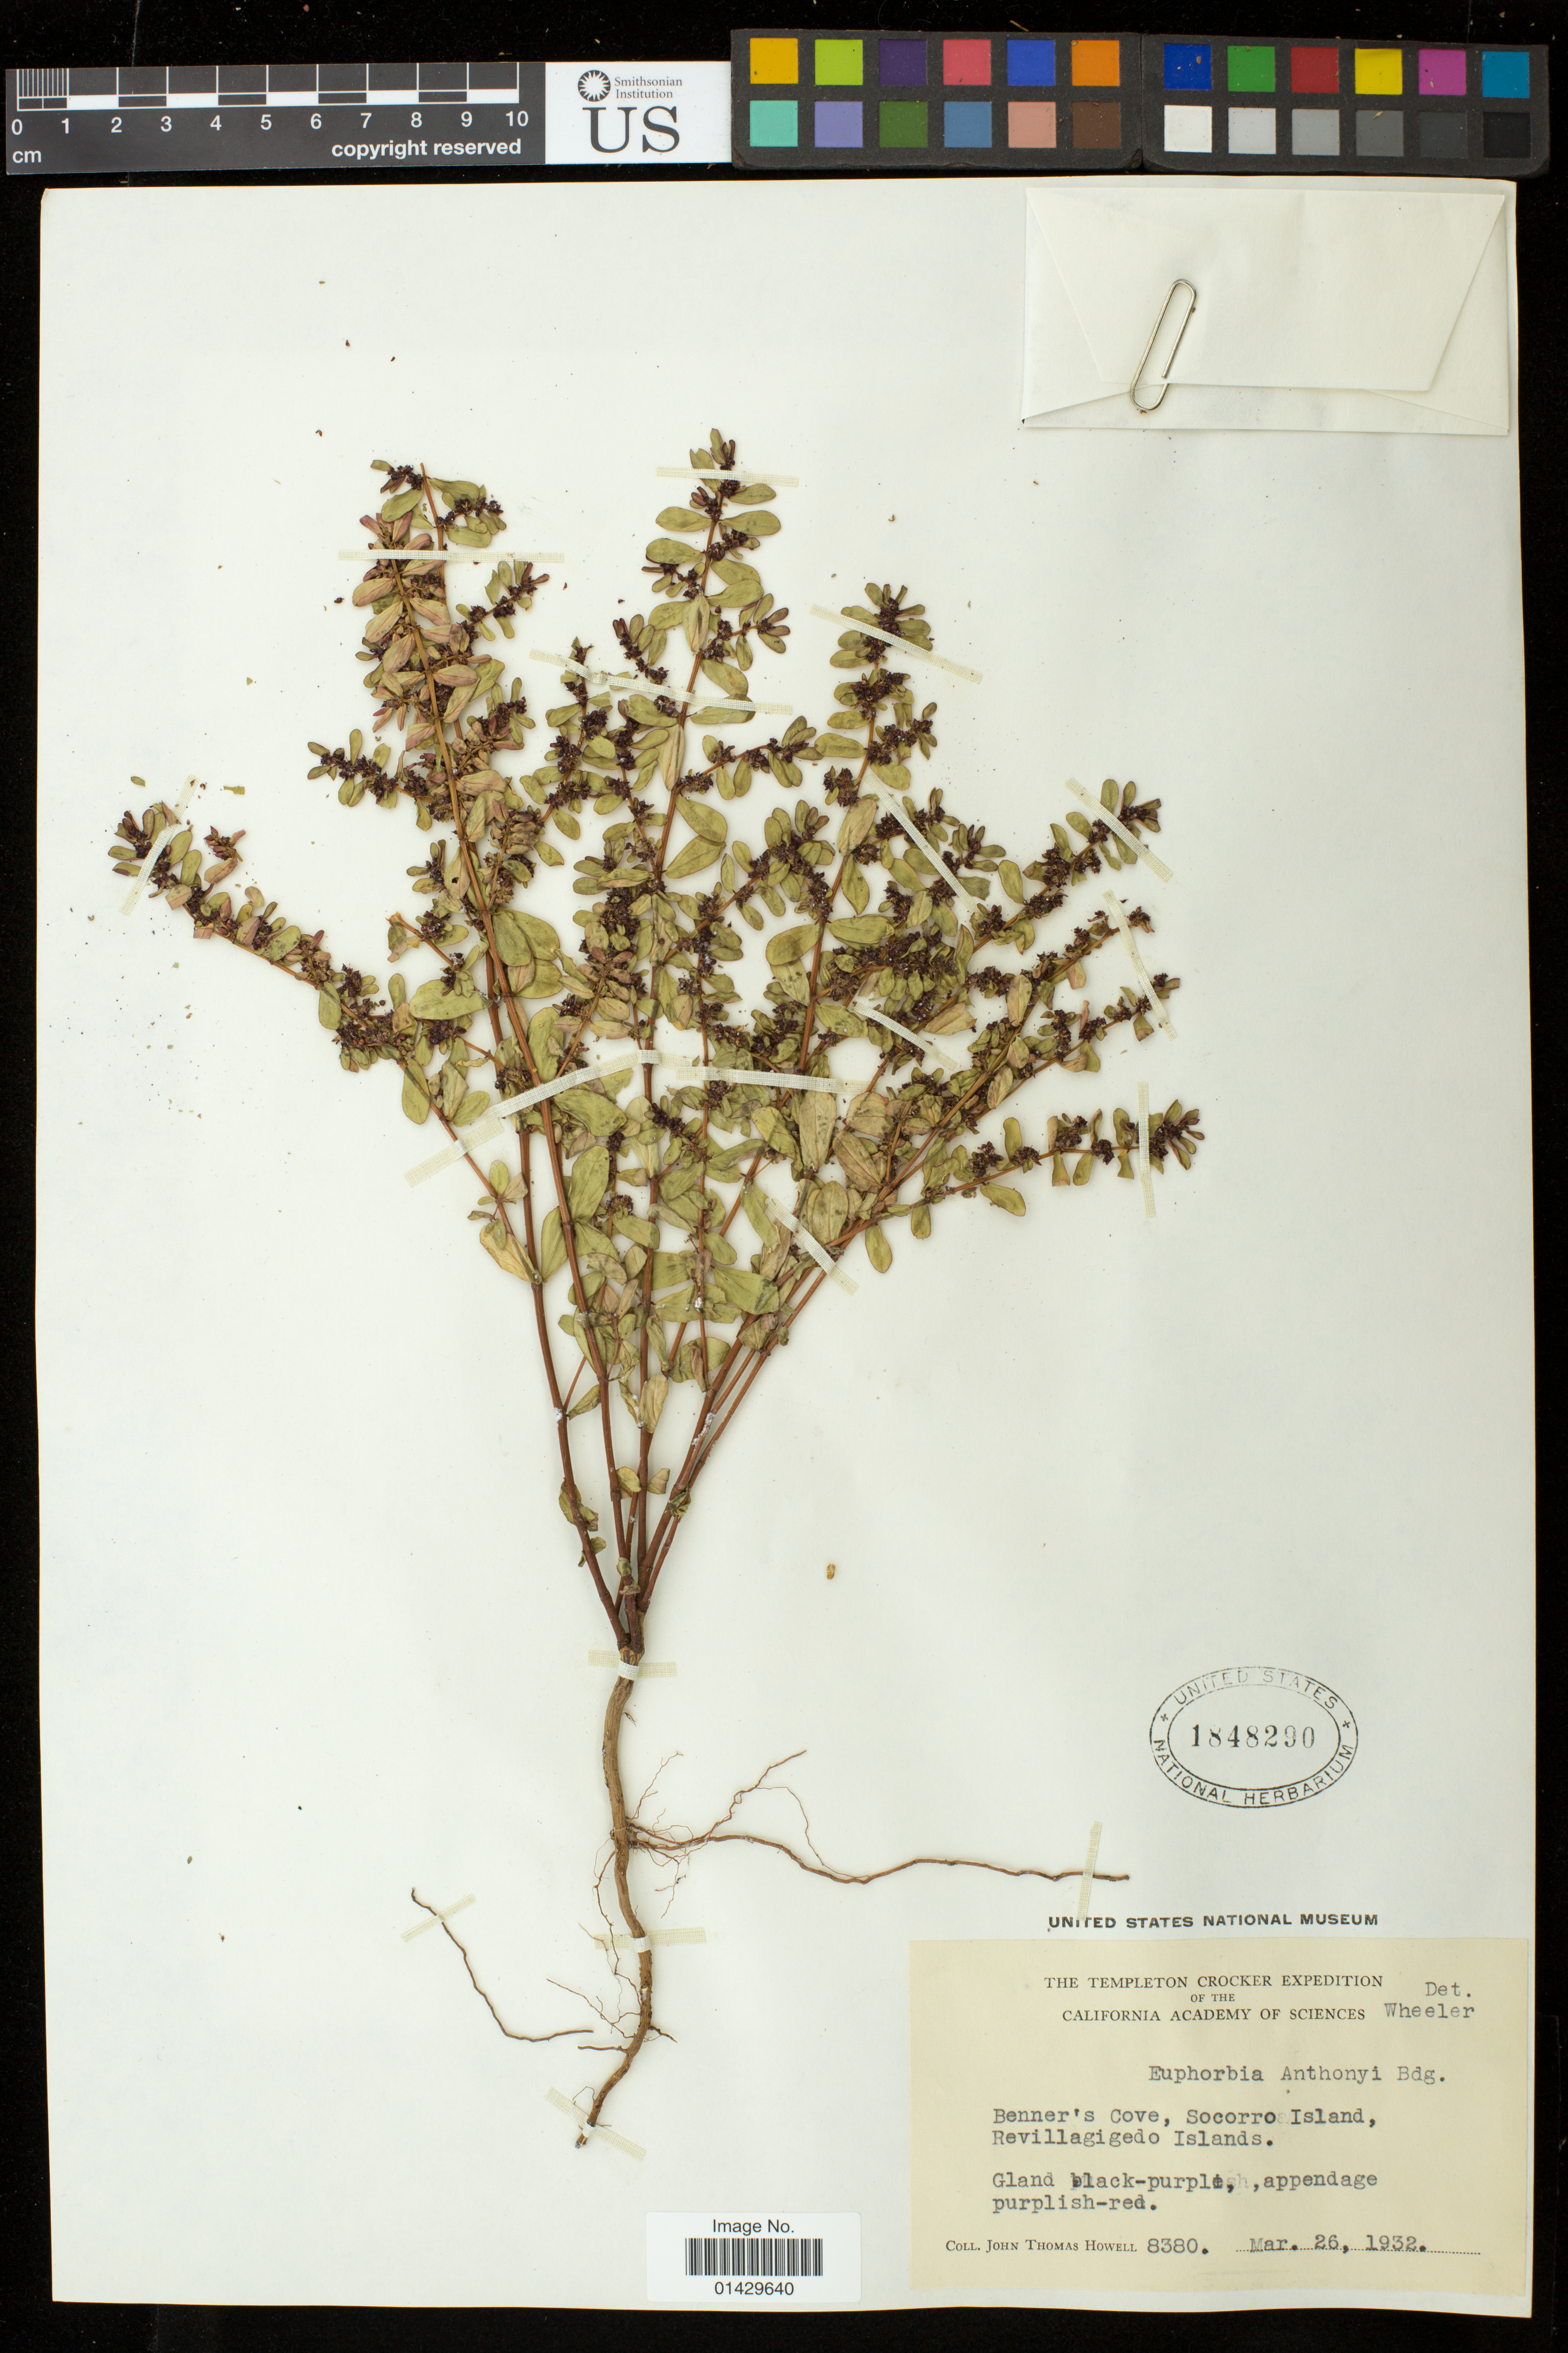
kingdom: Plantae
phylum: Tracheophyta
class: Magnoliopsida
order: Malpighiales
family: Euphorbiaceae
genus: Euphorbia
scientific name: Euphorbia anthonyi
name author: Brandegee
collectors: J. T. Howell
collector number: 8380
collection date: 1932-03-26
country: Mexico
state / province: Colima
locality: Benner's Cove, Socorro Island, Revillagigedo Islands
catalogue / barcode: US 1848290